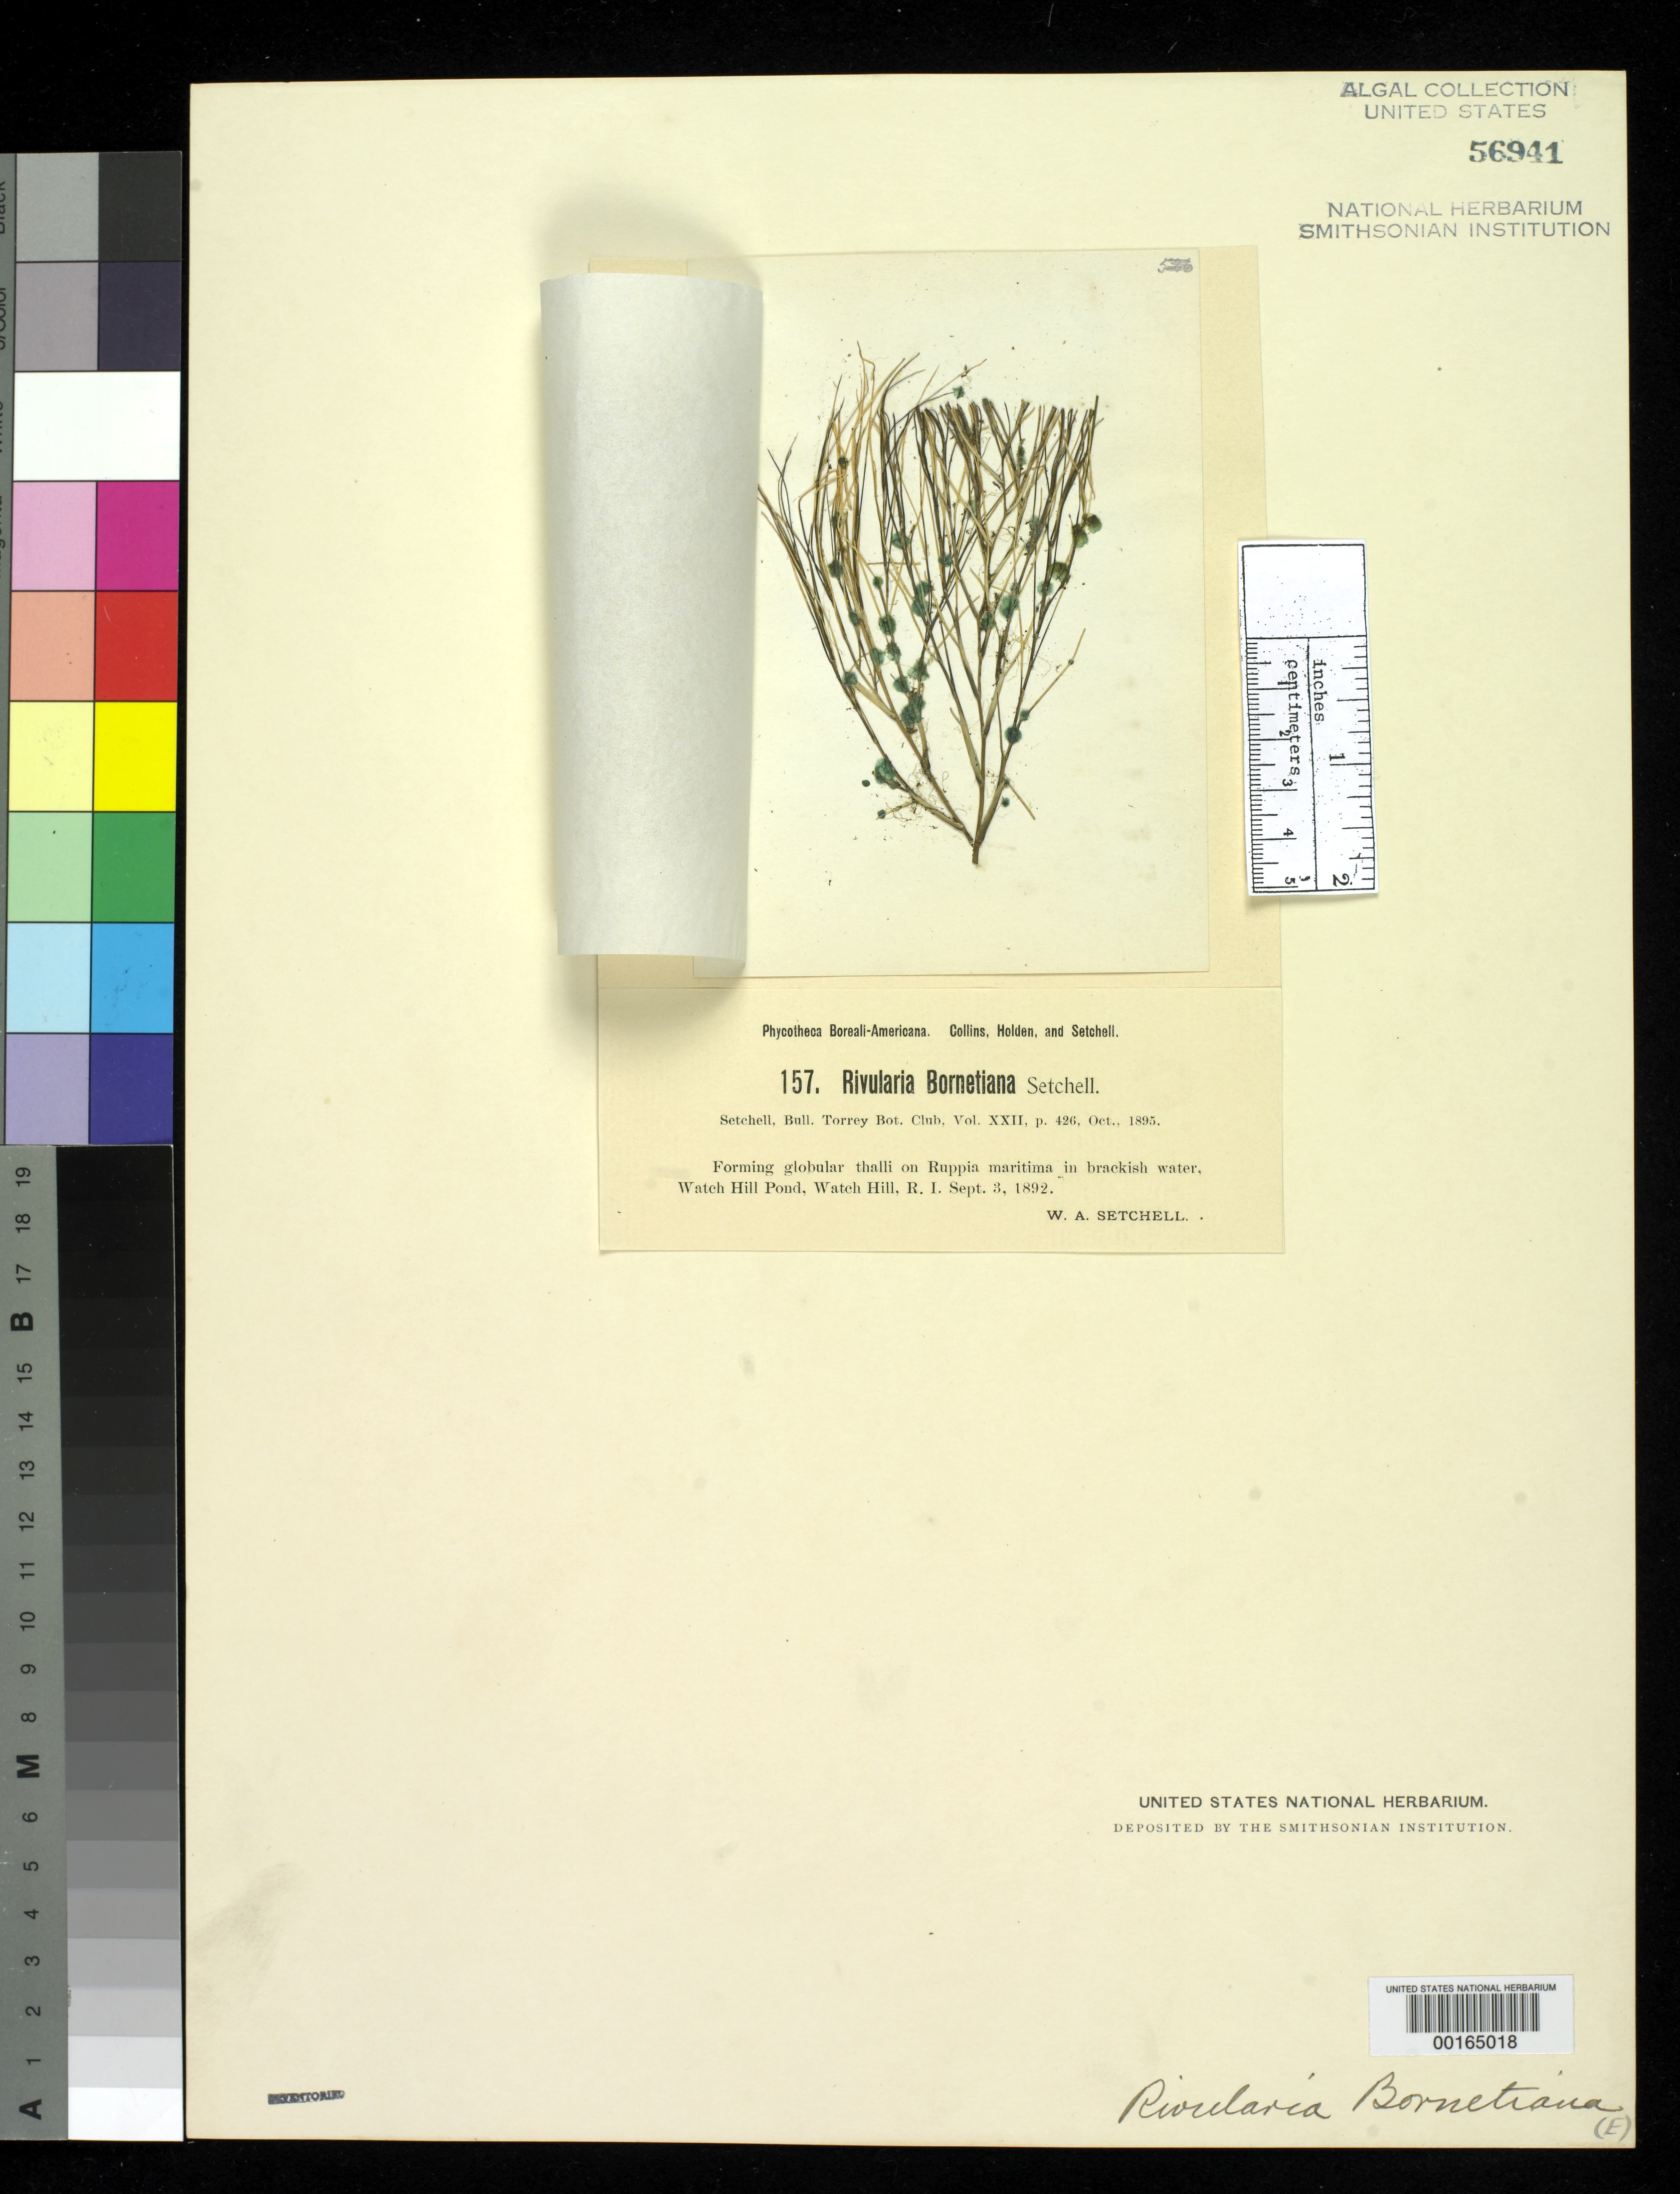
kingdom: Bacteria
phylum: Cyanobacteria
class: Cyanobacteriia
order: Cyanobacteriales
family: Nostocaceae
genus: Rivularia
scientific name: Rivularia bornetiana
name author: Setch.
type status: Isotype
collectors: W. Setchell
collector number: PB-A 157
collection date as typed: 03 Sep 1892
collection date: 1892-09-03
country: United States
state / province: Rhode Island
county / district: Washington County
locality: Watch Hill Pond, Watch Hill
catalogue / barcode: US 56941